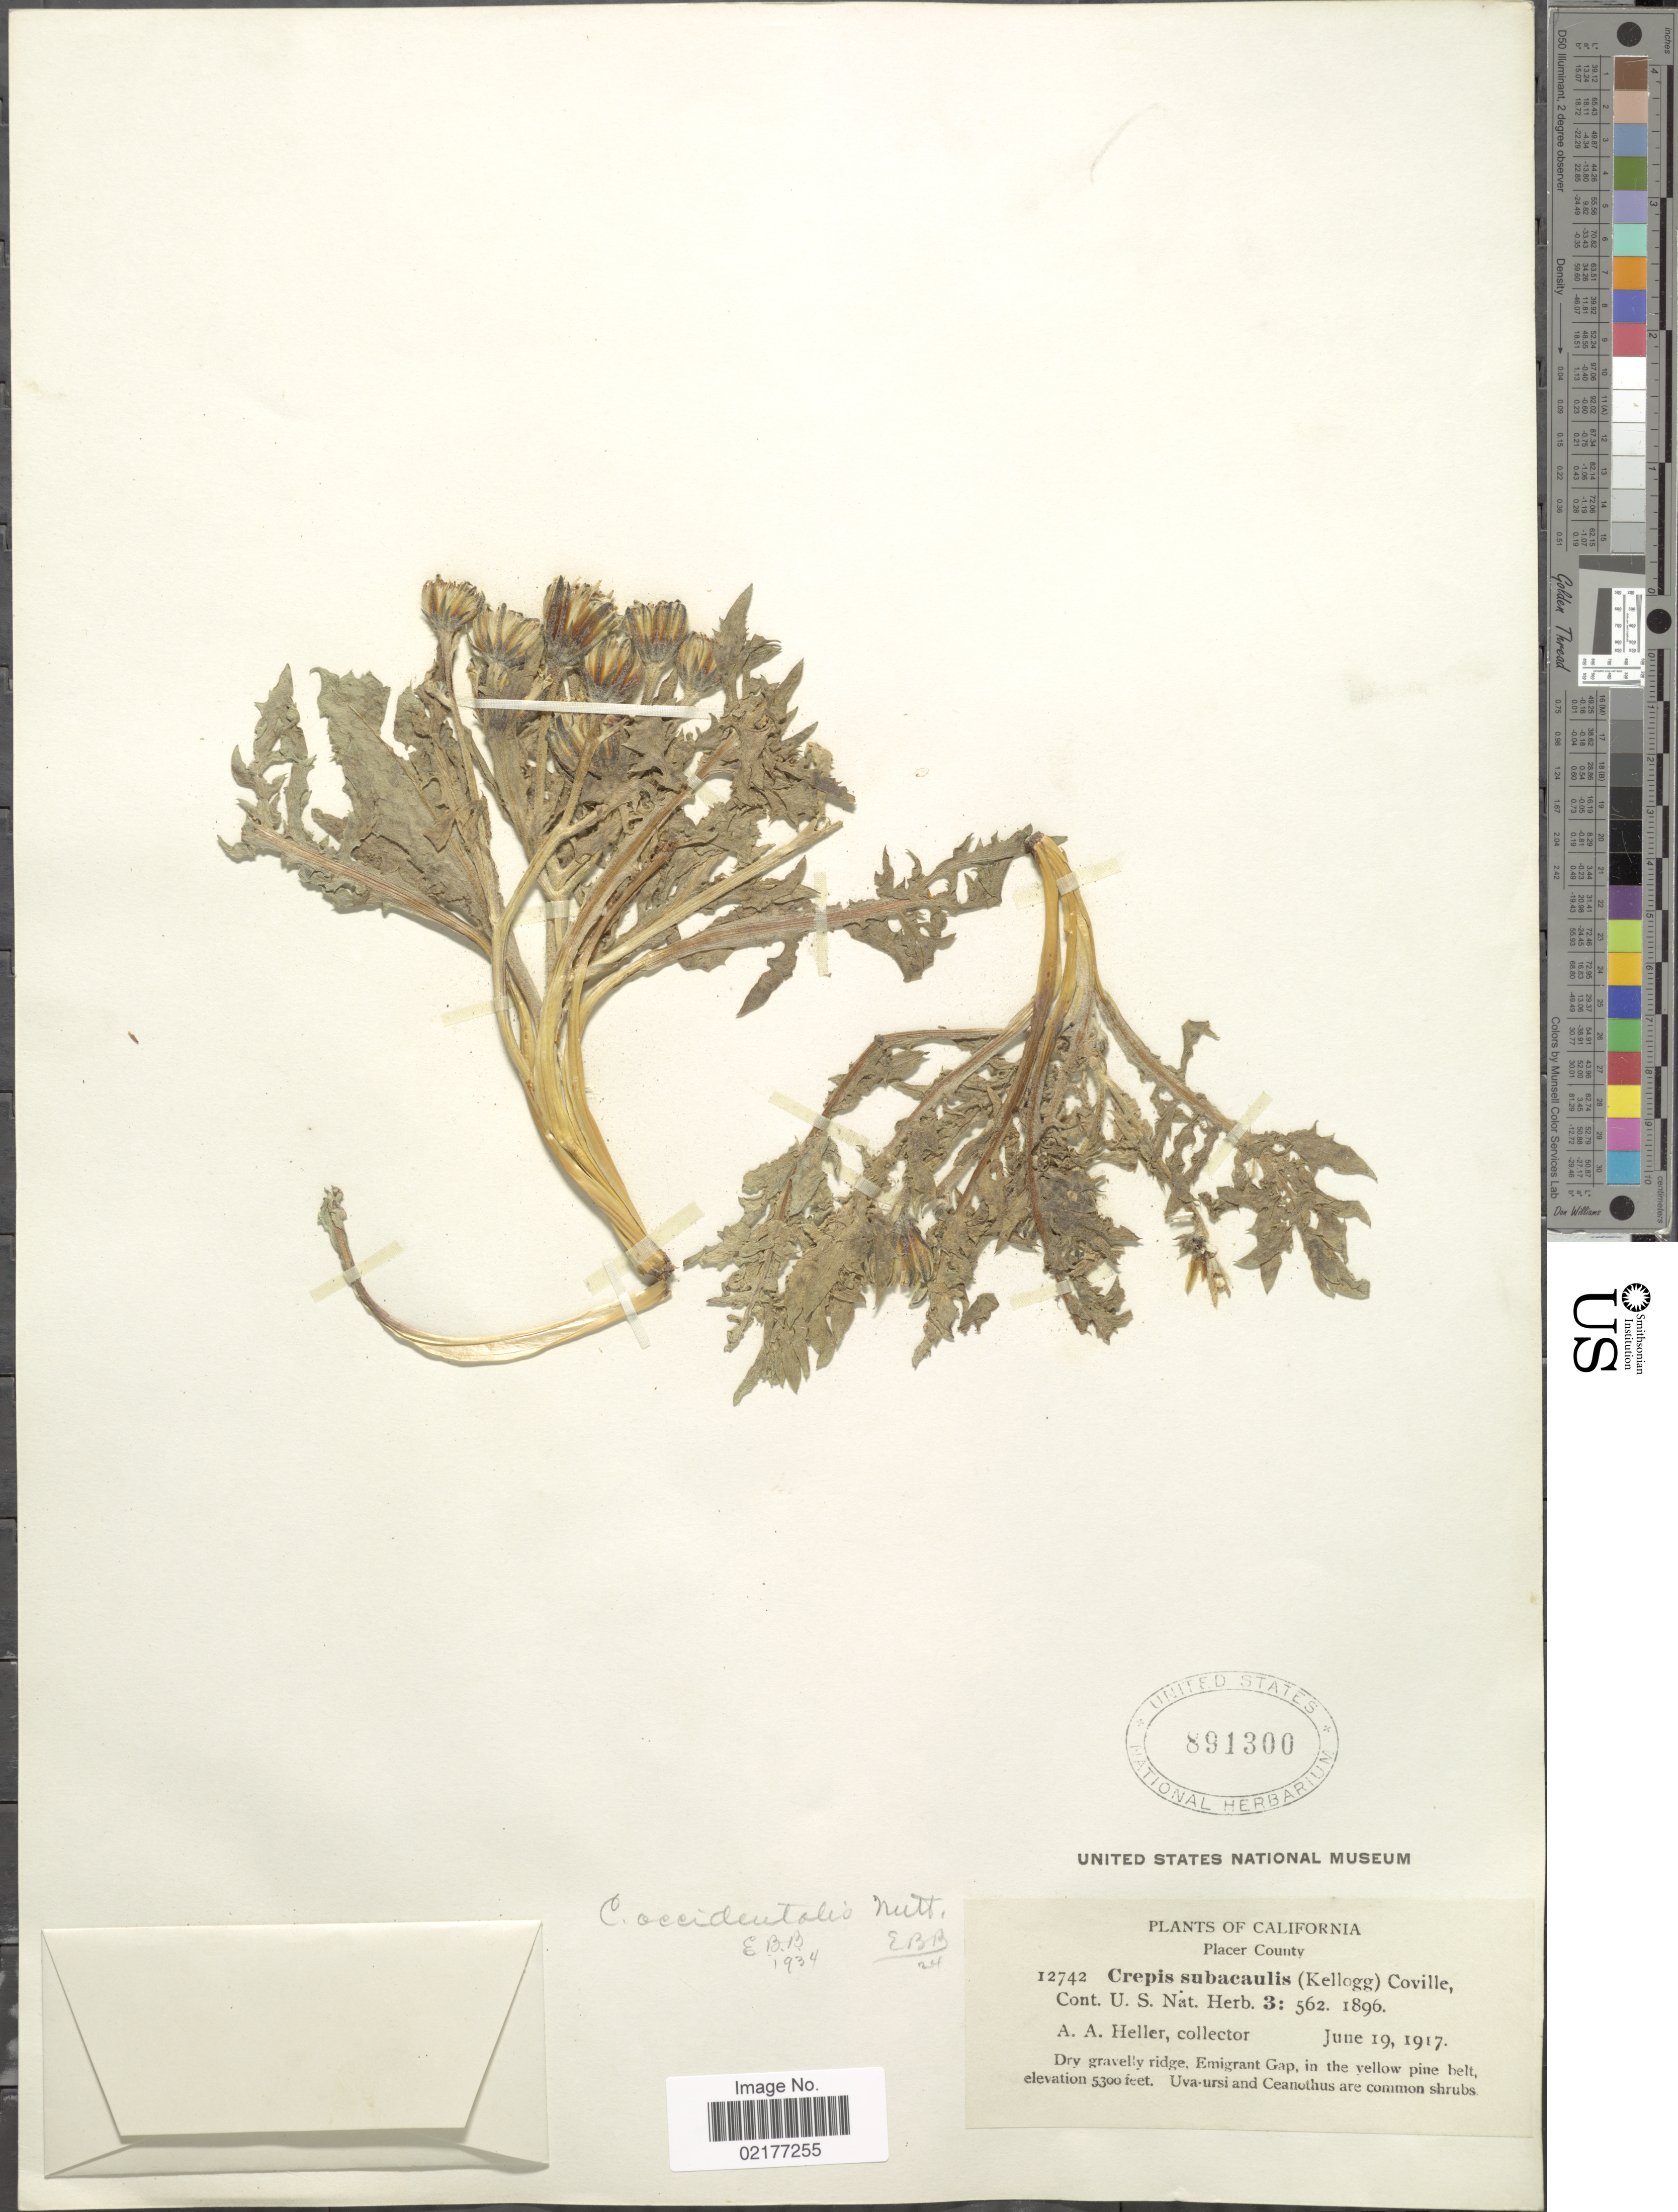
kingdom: Plantae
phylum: Tracheophyta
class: Magnoliopsida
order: Asterales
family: Asteraceae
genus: Crepis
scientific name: Crepis occidentalis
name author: Nutt.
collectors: A. A. Heller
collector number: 12742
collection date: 1917-06-19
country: United States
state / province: California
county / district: Placer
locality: Placer County, Dry gravelly ridge, Emigrant Gap, in the yellow pine belt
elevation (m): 1615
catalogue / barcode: US 891300